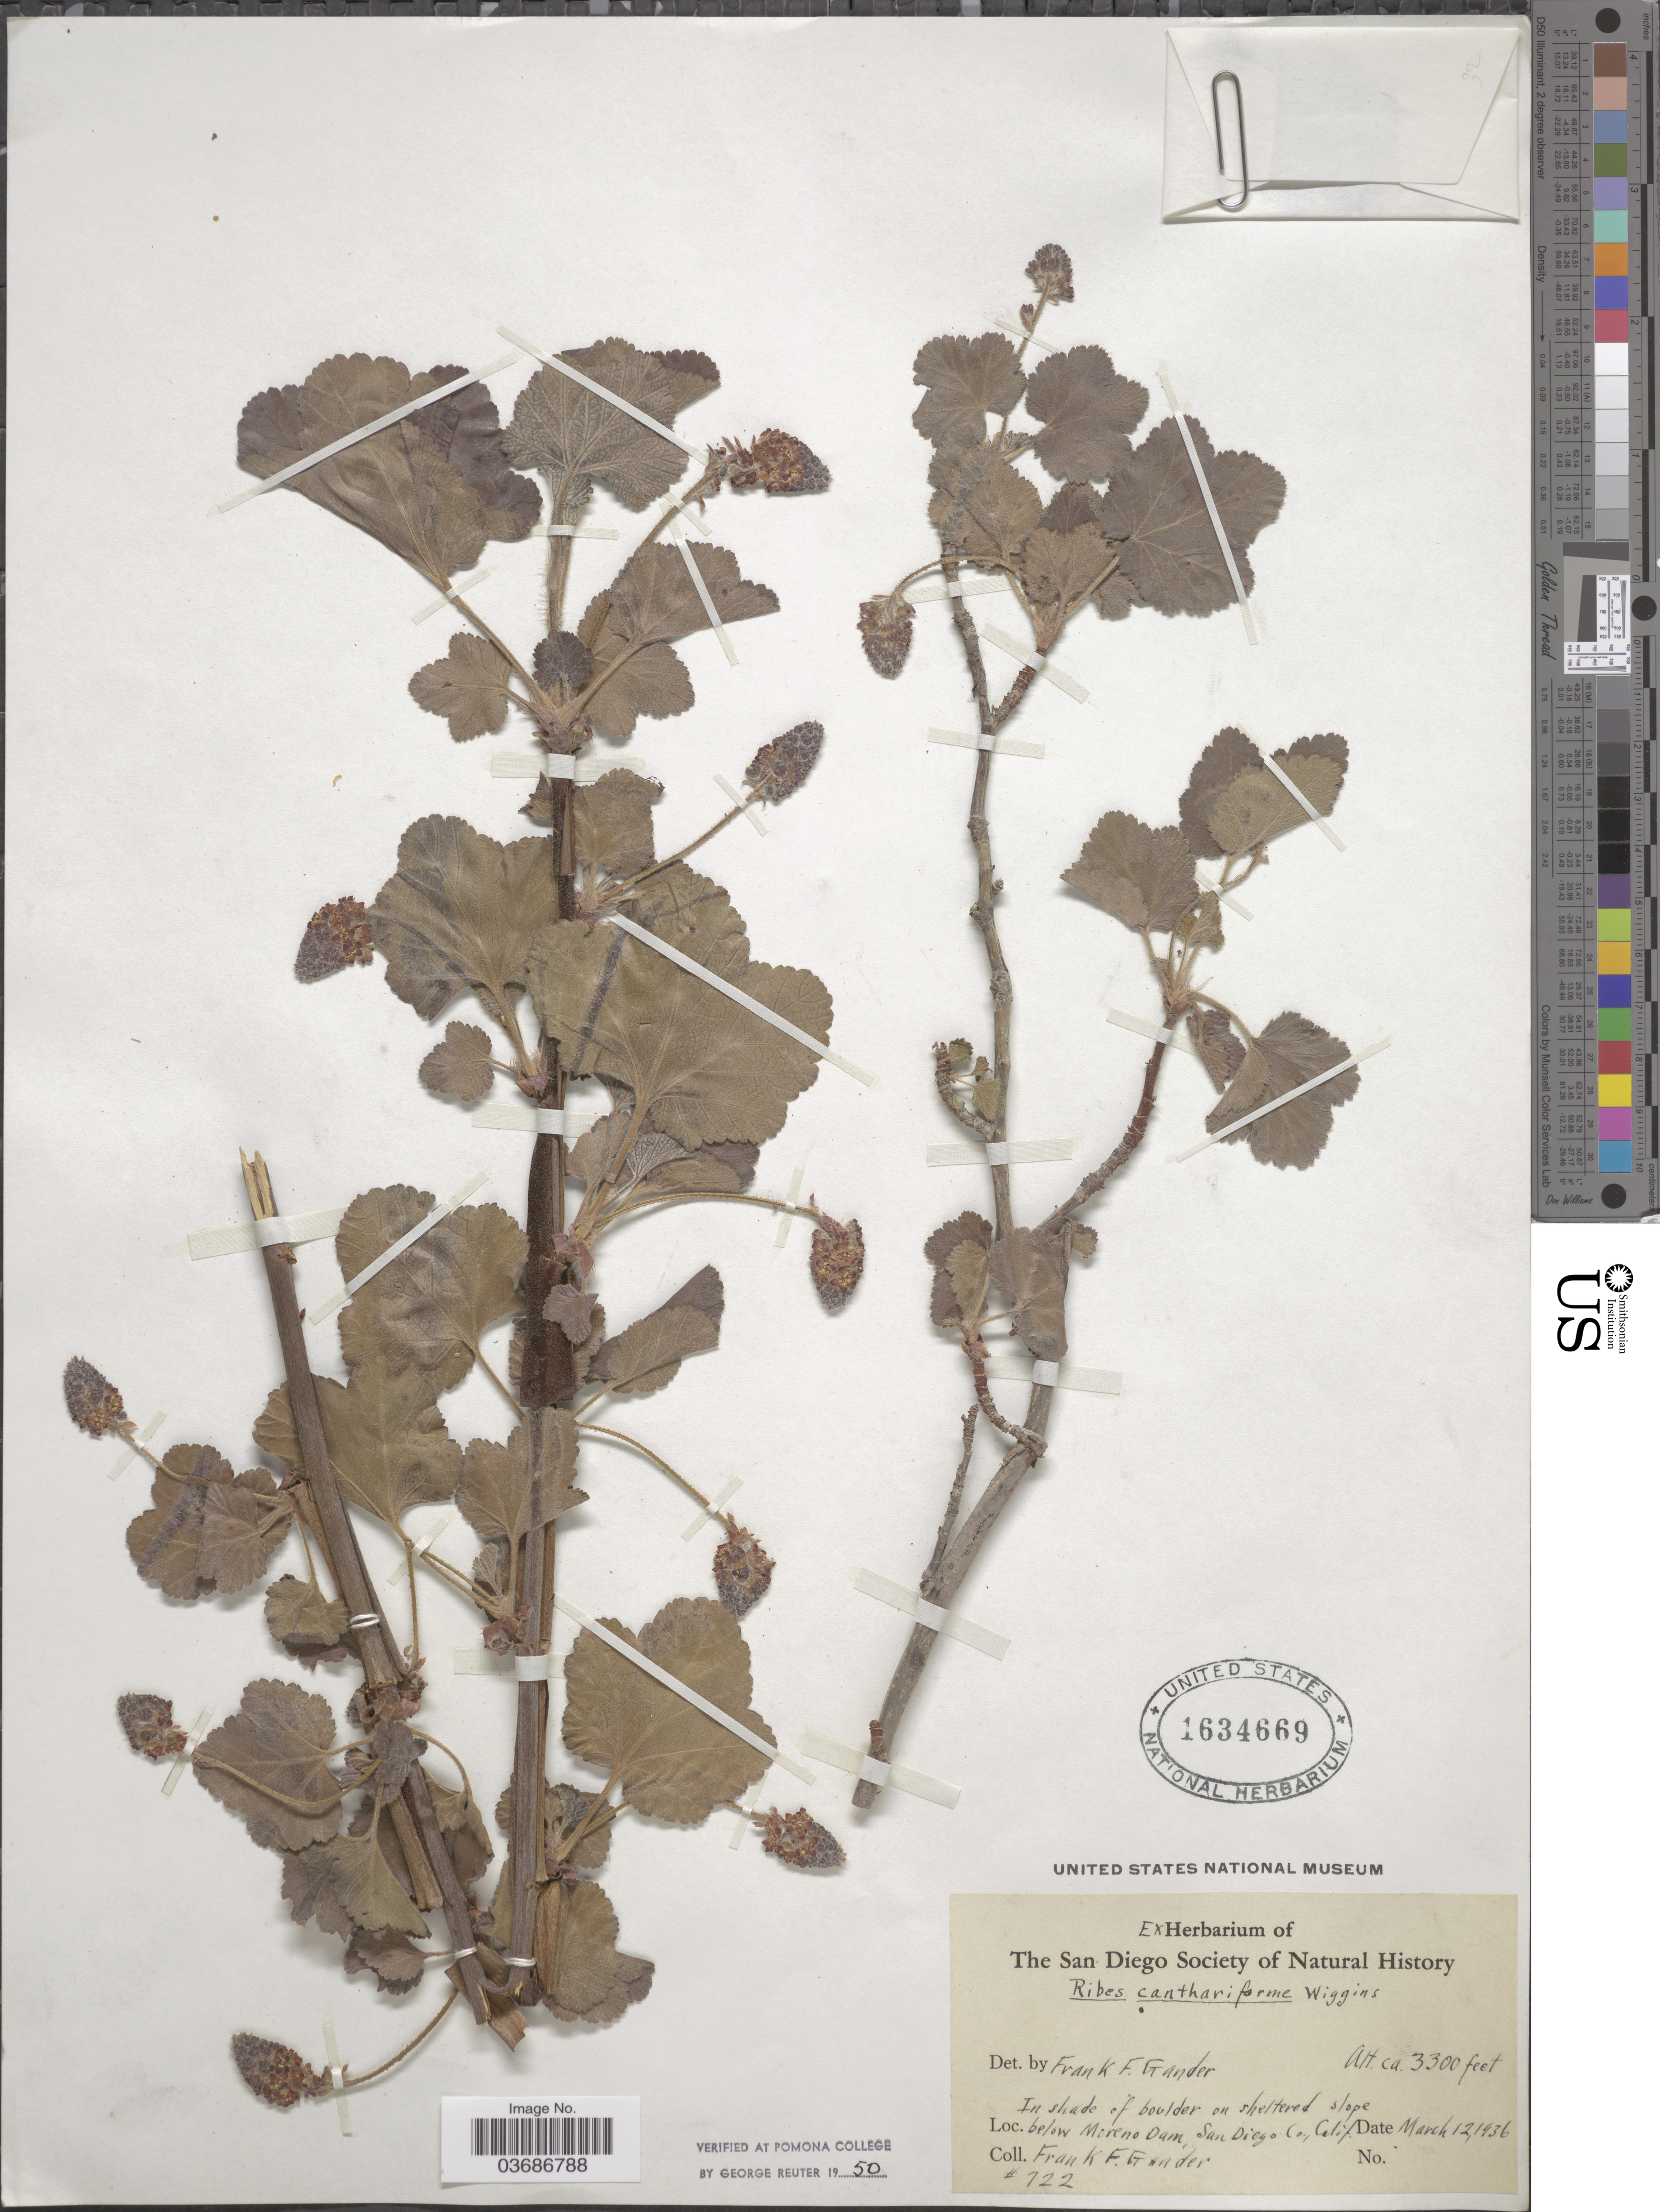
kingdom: Plantae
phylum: Tracheophyta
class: Magnoliopsida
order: Saxifragales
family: Grossulariaceae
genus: Ribes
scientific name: Ribes canthariforme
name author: Wiggins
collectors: F. Gander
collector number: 722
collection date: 1936-03-12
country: United States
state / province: California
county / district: San Diego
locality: In shade of boulder on sheltered slope below Moreno Dam, San Diego Co.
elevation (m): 1006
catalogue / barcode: US 1634669